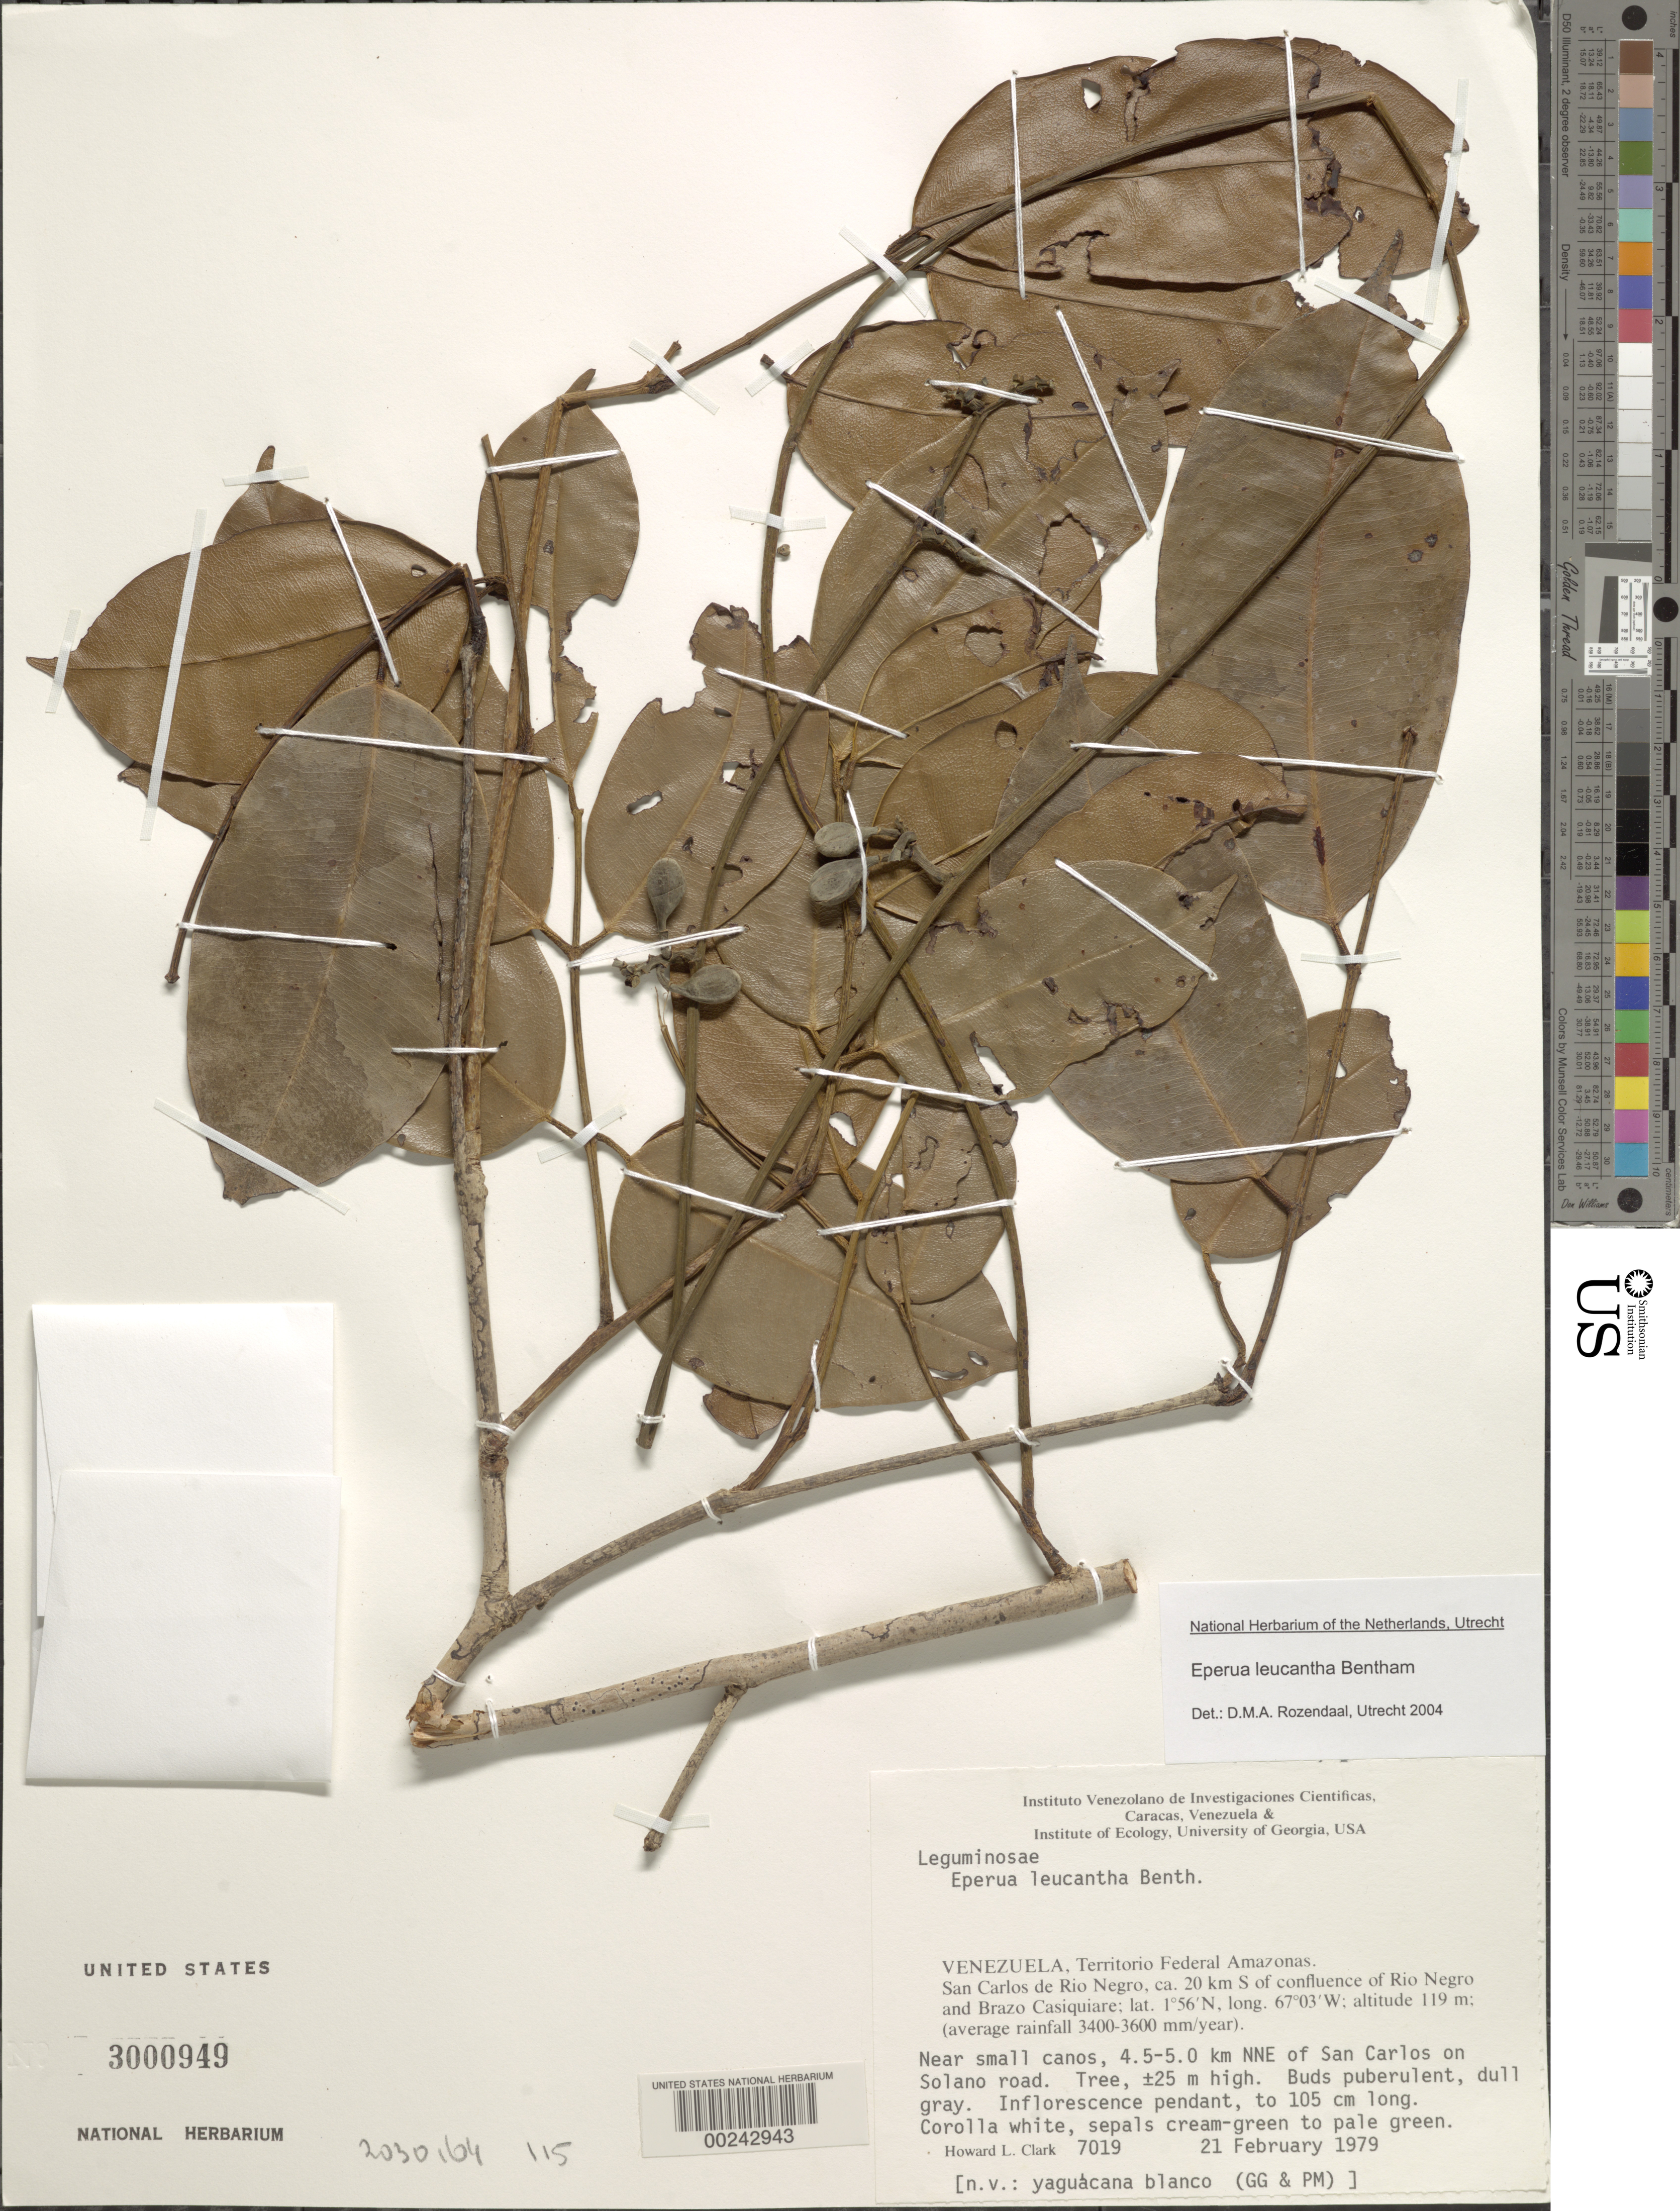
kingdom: Plantae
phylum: Tracheophyta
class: Magnoliopsida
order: Fabales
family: Fabaceae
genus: Eperua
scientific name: Eperua leucantha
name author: Benth.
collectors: H. L. Clark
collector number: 7019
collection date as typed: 21 Feb 1979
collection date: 1979-02-21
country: Venezuela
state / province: Amazonas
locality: San carlos de rio negro, 20 km s of conf. of rio negro + brazo casiquiare, near sm canos, 4.55 km nne of san carlos on solano road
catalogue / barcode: US 3000949